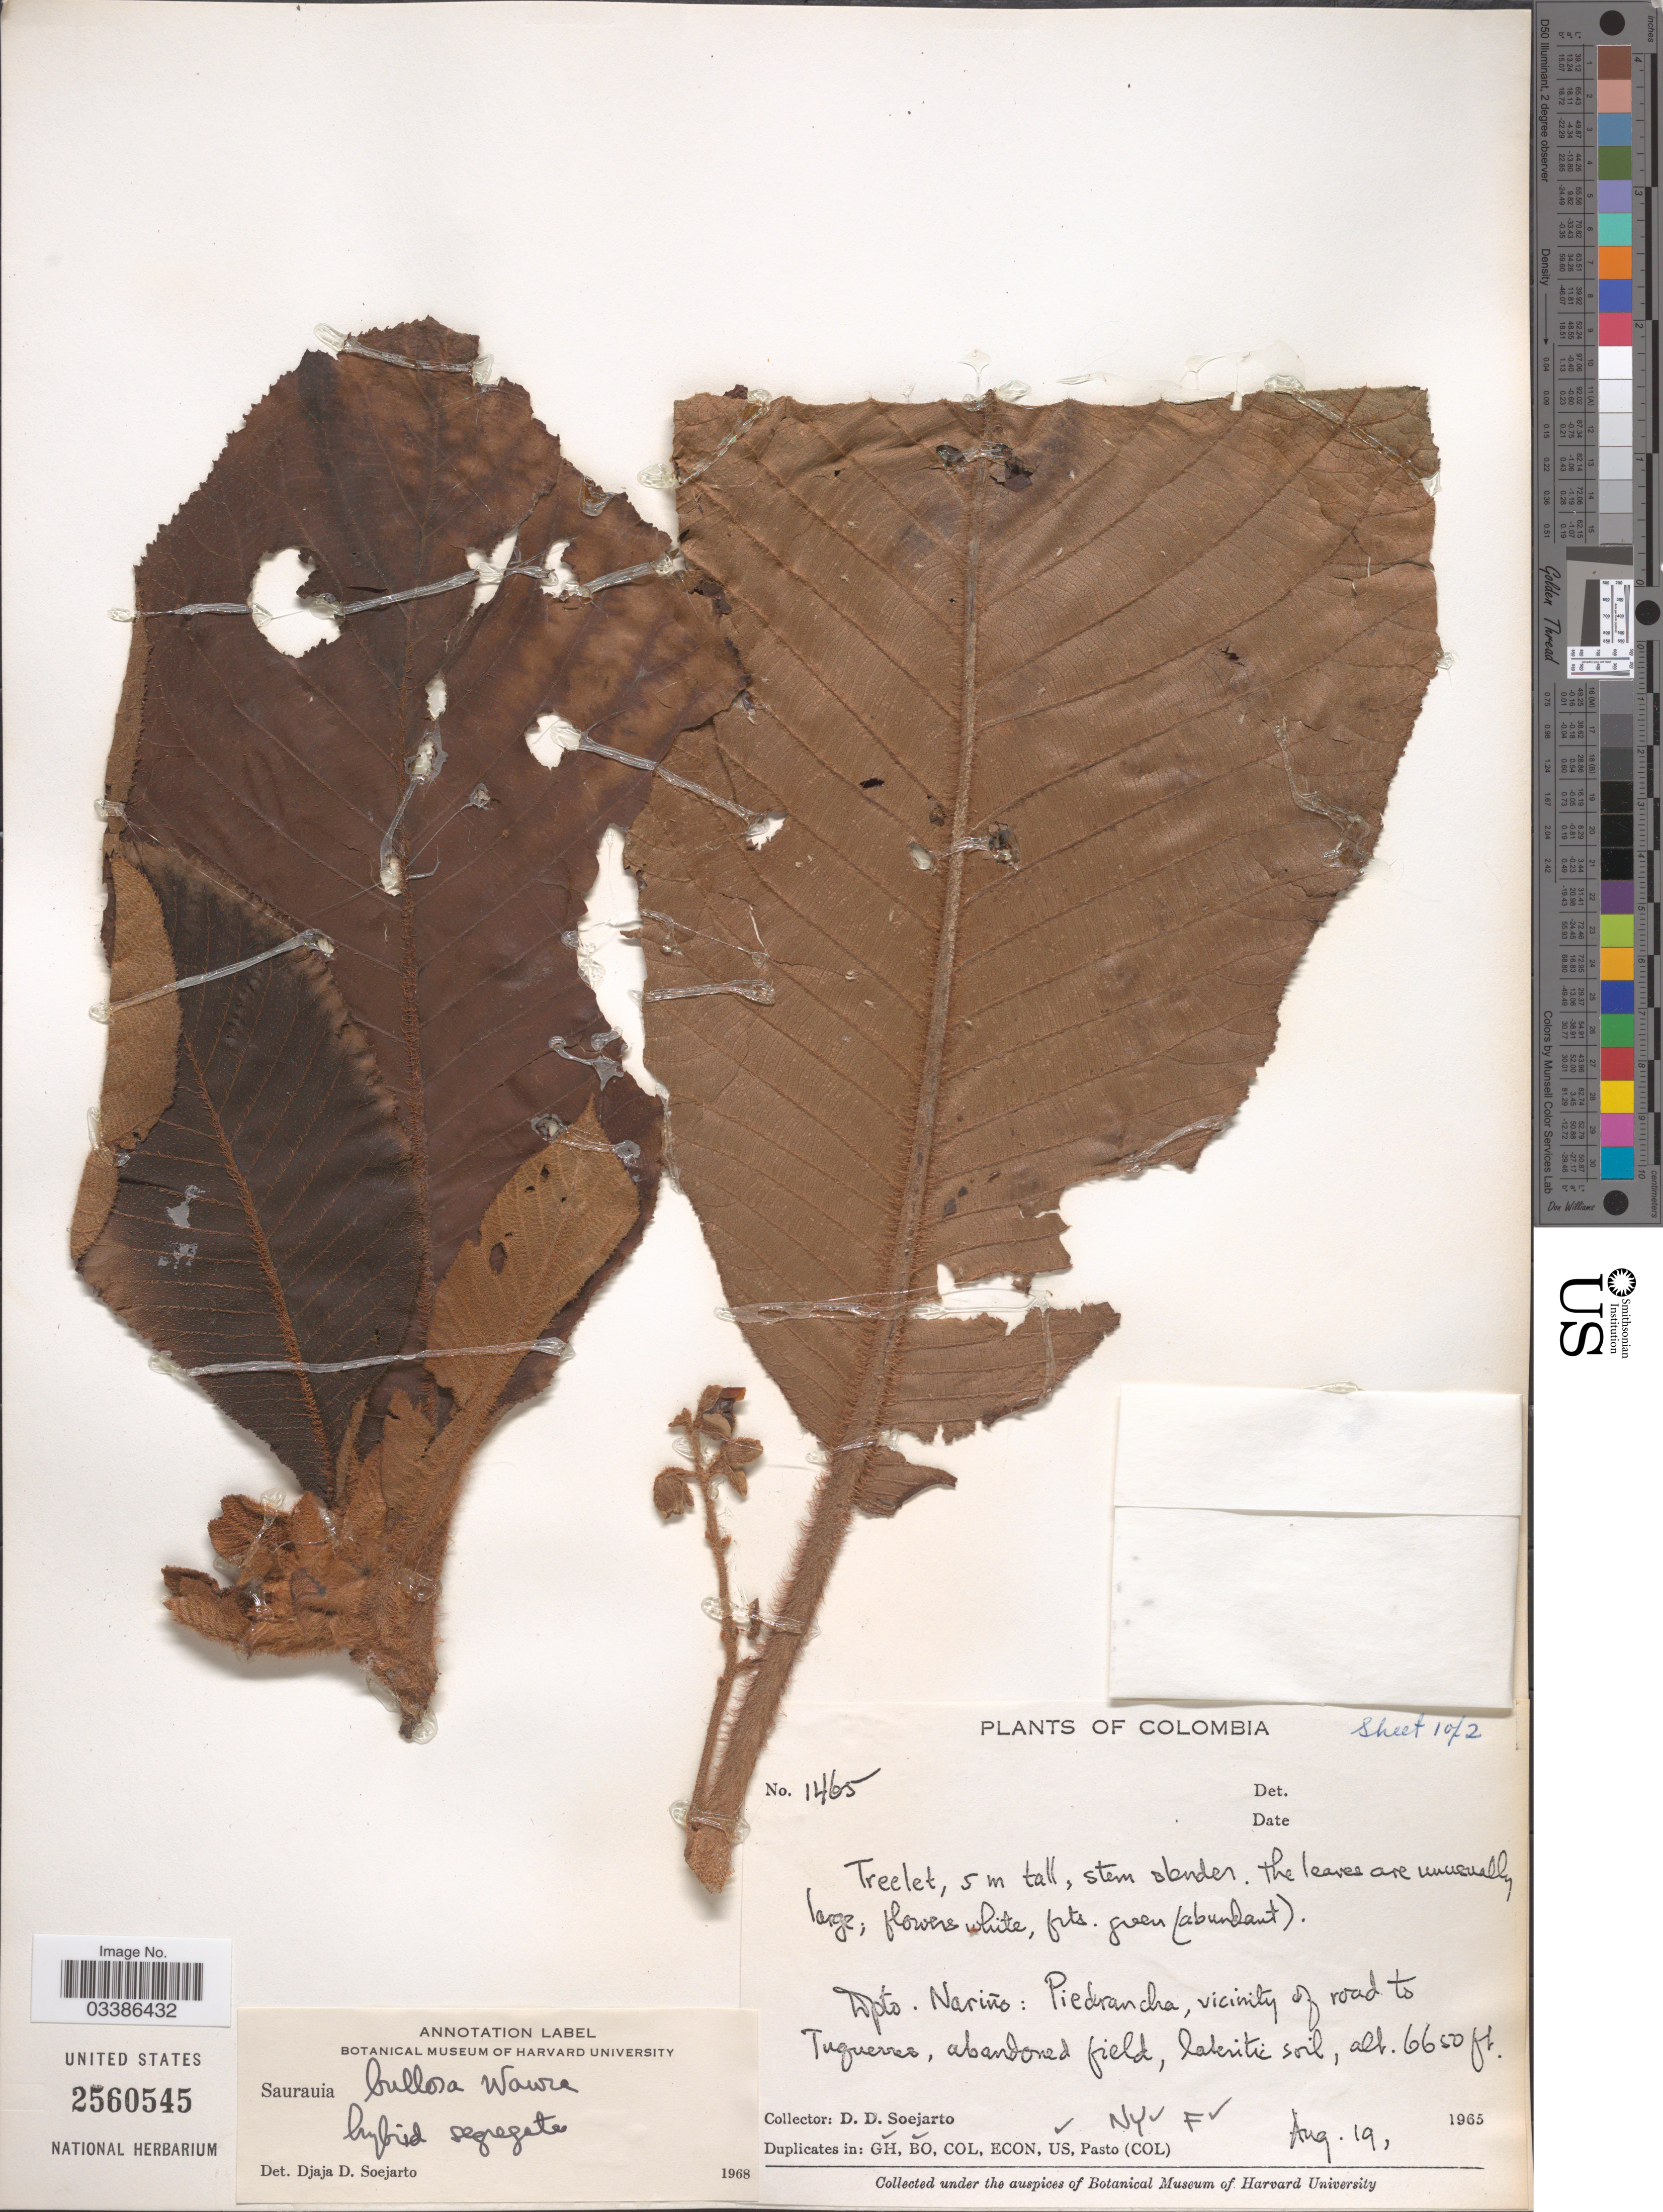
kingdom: Plantae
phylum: Tracheophyta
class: Magnoliopsida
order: Ericales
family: Actinidiaceae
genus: Saurauia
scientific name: Saurauia bullosa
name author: Wawra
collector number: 1465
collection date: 1965-08-19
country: Colombia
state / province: Nariño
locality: Dpto. Nariño: Piedrancha, vicinity of road to Tuquerres, abandoned field.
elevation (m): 2027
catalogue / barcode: US 2560545